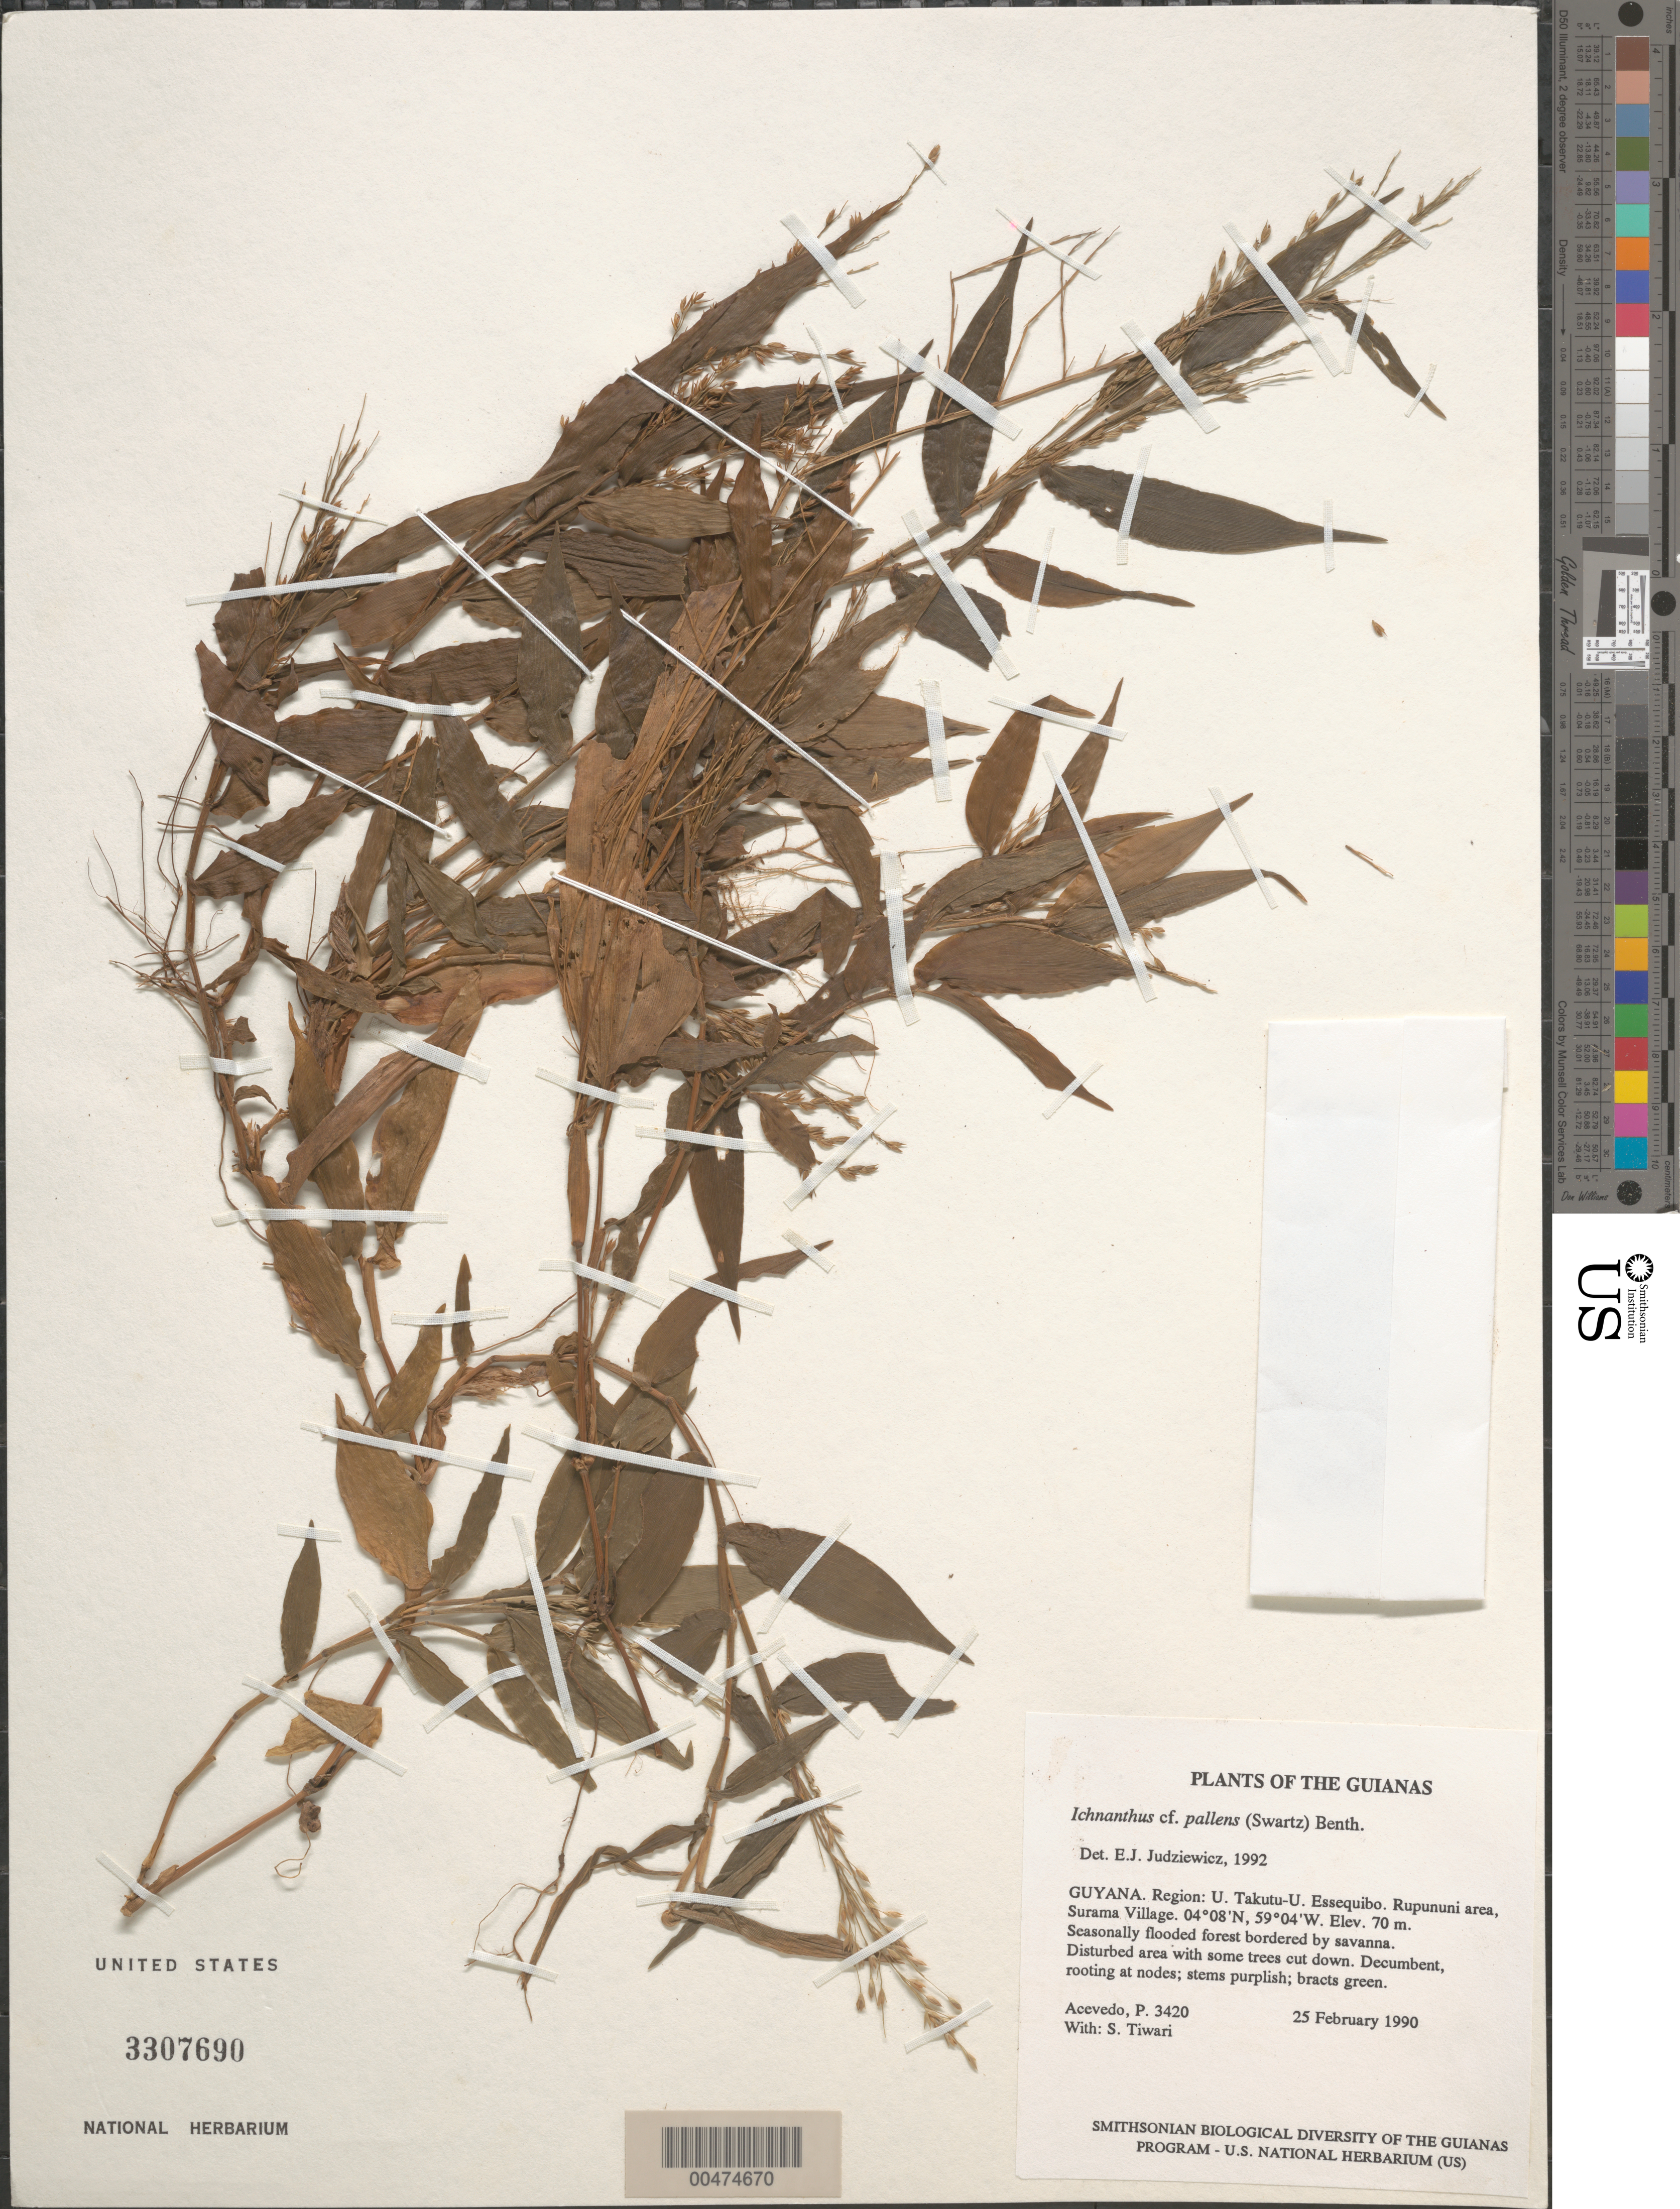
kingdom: Plantae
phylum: Tracheophyta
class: Liliopsida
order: Poales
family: Poaceae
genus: Ichnanthus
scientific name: Ichnanthus pallens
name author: (Sw.) Munro ex Benth.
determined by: Judziewicz, E. J.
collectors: P. Acevedo-Rodr. & S. Tiwari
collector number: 3420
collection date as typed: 25 Feb 1990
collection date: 1990-02-25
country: Guyana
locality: U. Takutu - U. Essequibo. Rupununi area, Surama Village.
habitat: Seasonally flooded forest bordered by savanna. Disturbed area with some trees cut down.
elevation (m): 70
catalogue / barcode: US 3307690